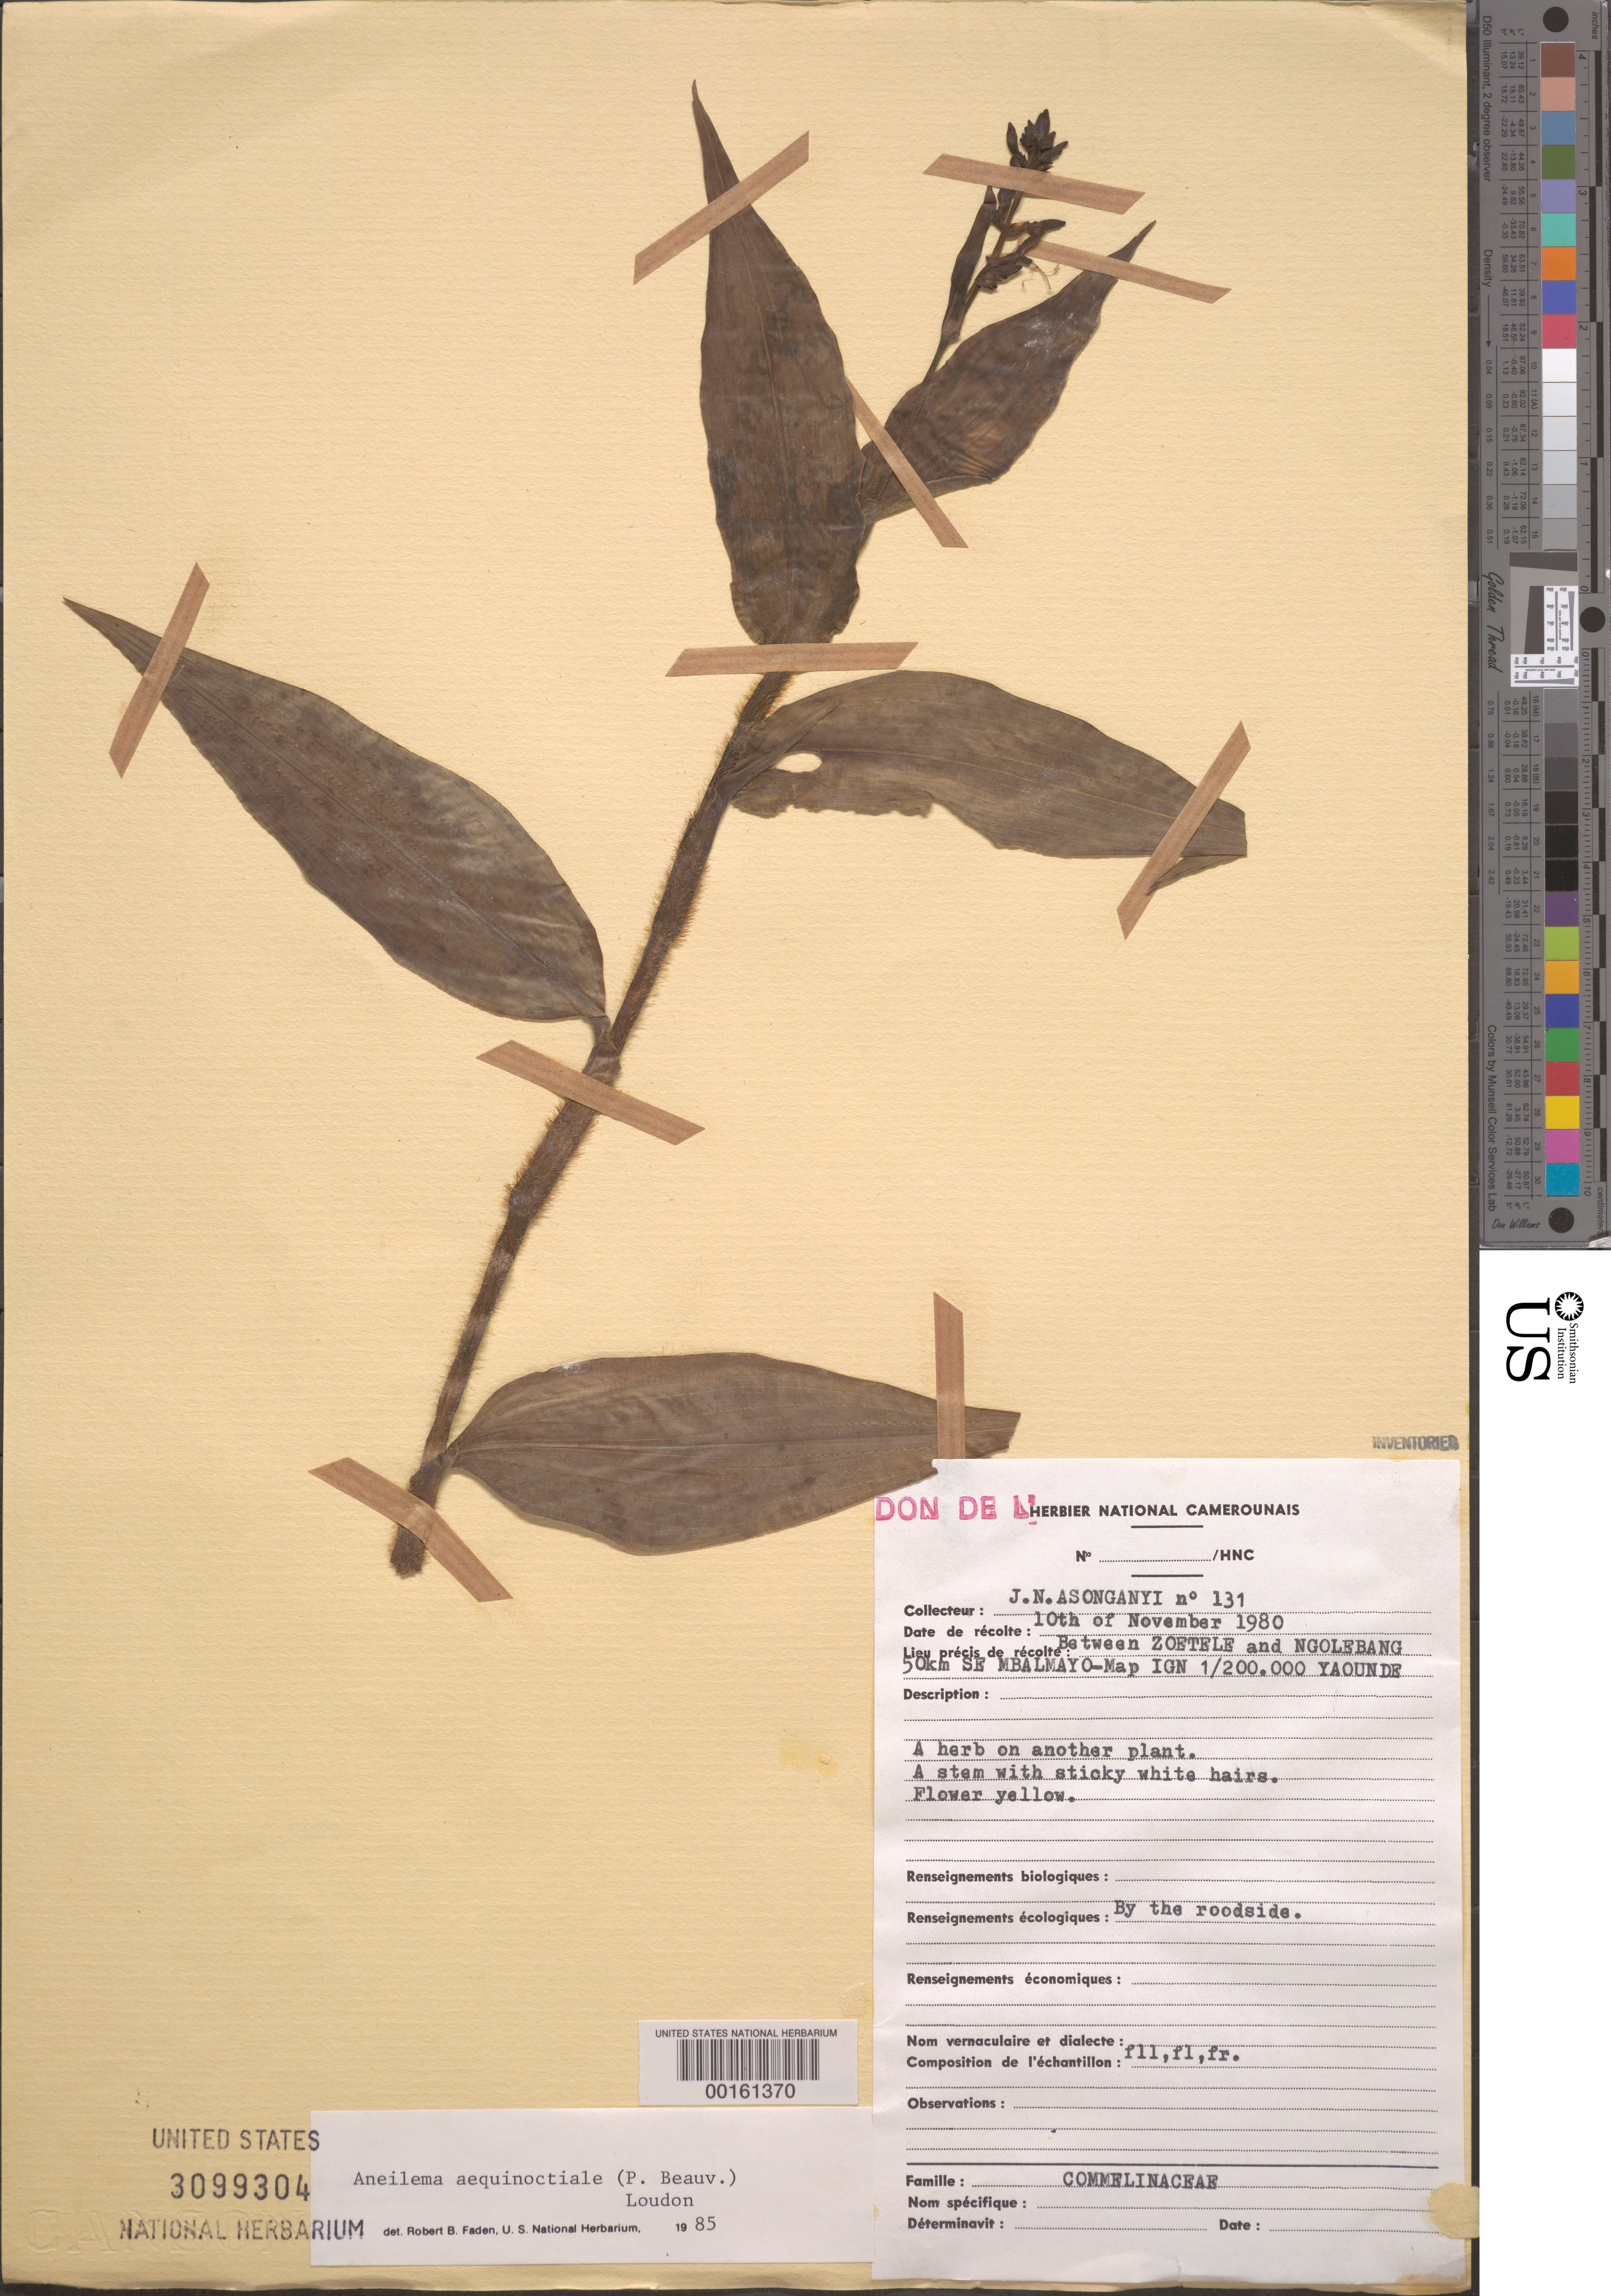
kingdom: Plantae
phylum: Tracheophyta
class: Liliopsida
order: Commelinales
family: Commelinaceae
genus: Aneilema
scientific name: Aneilema aequinoctiale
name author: (P. Beauv.) Loudon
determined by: Faden, Robert B., (US), Smithsonian Institution - National Museum of Natural History (UNITED STATES)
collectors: J. Asonganyi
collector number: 131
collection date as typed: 10 Nov 1980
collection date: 1980-11-10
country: Cameroon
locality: Se of mbalmayo, between zoetele and ngolebang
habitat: Roadside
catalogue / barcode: US 3099304